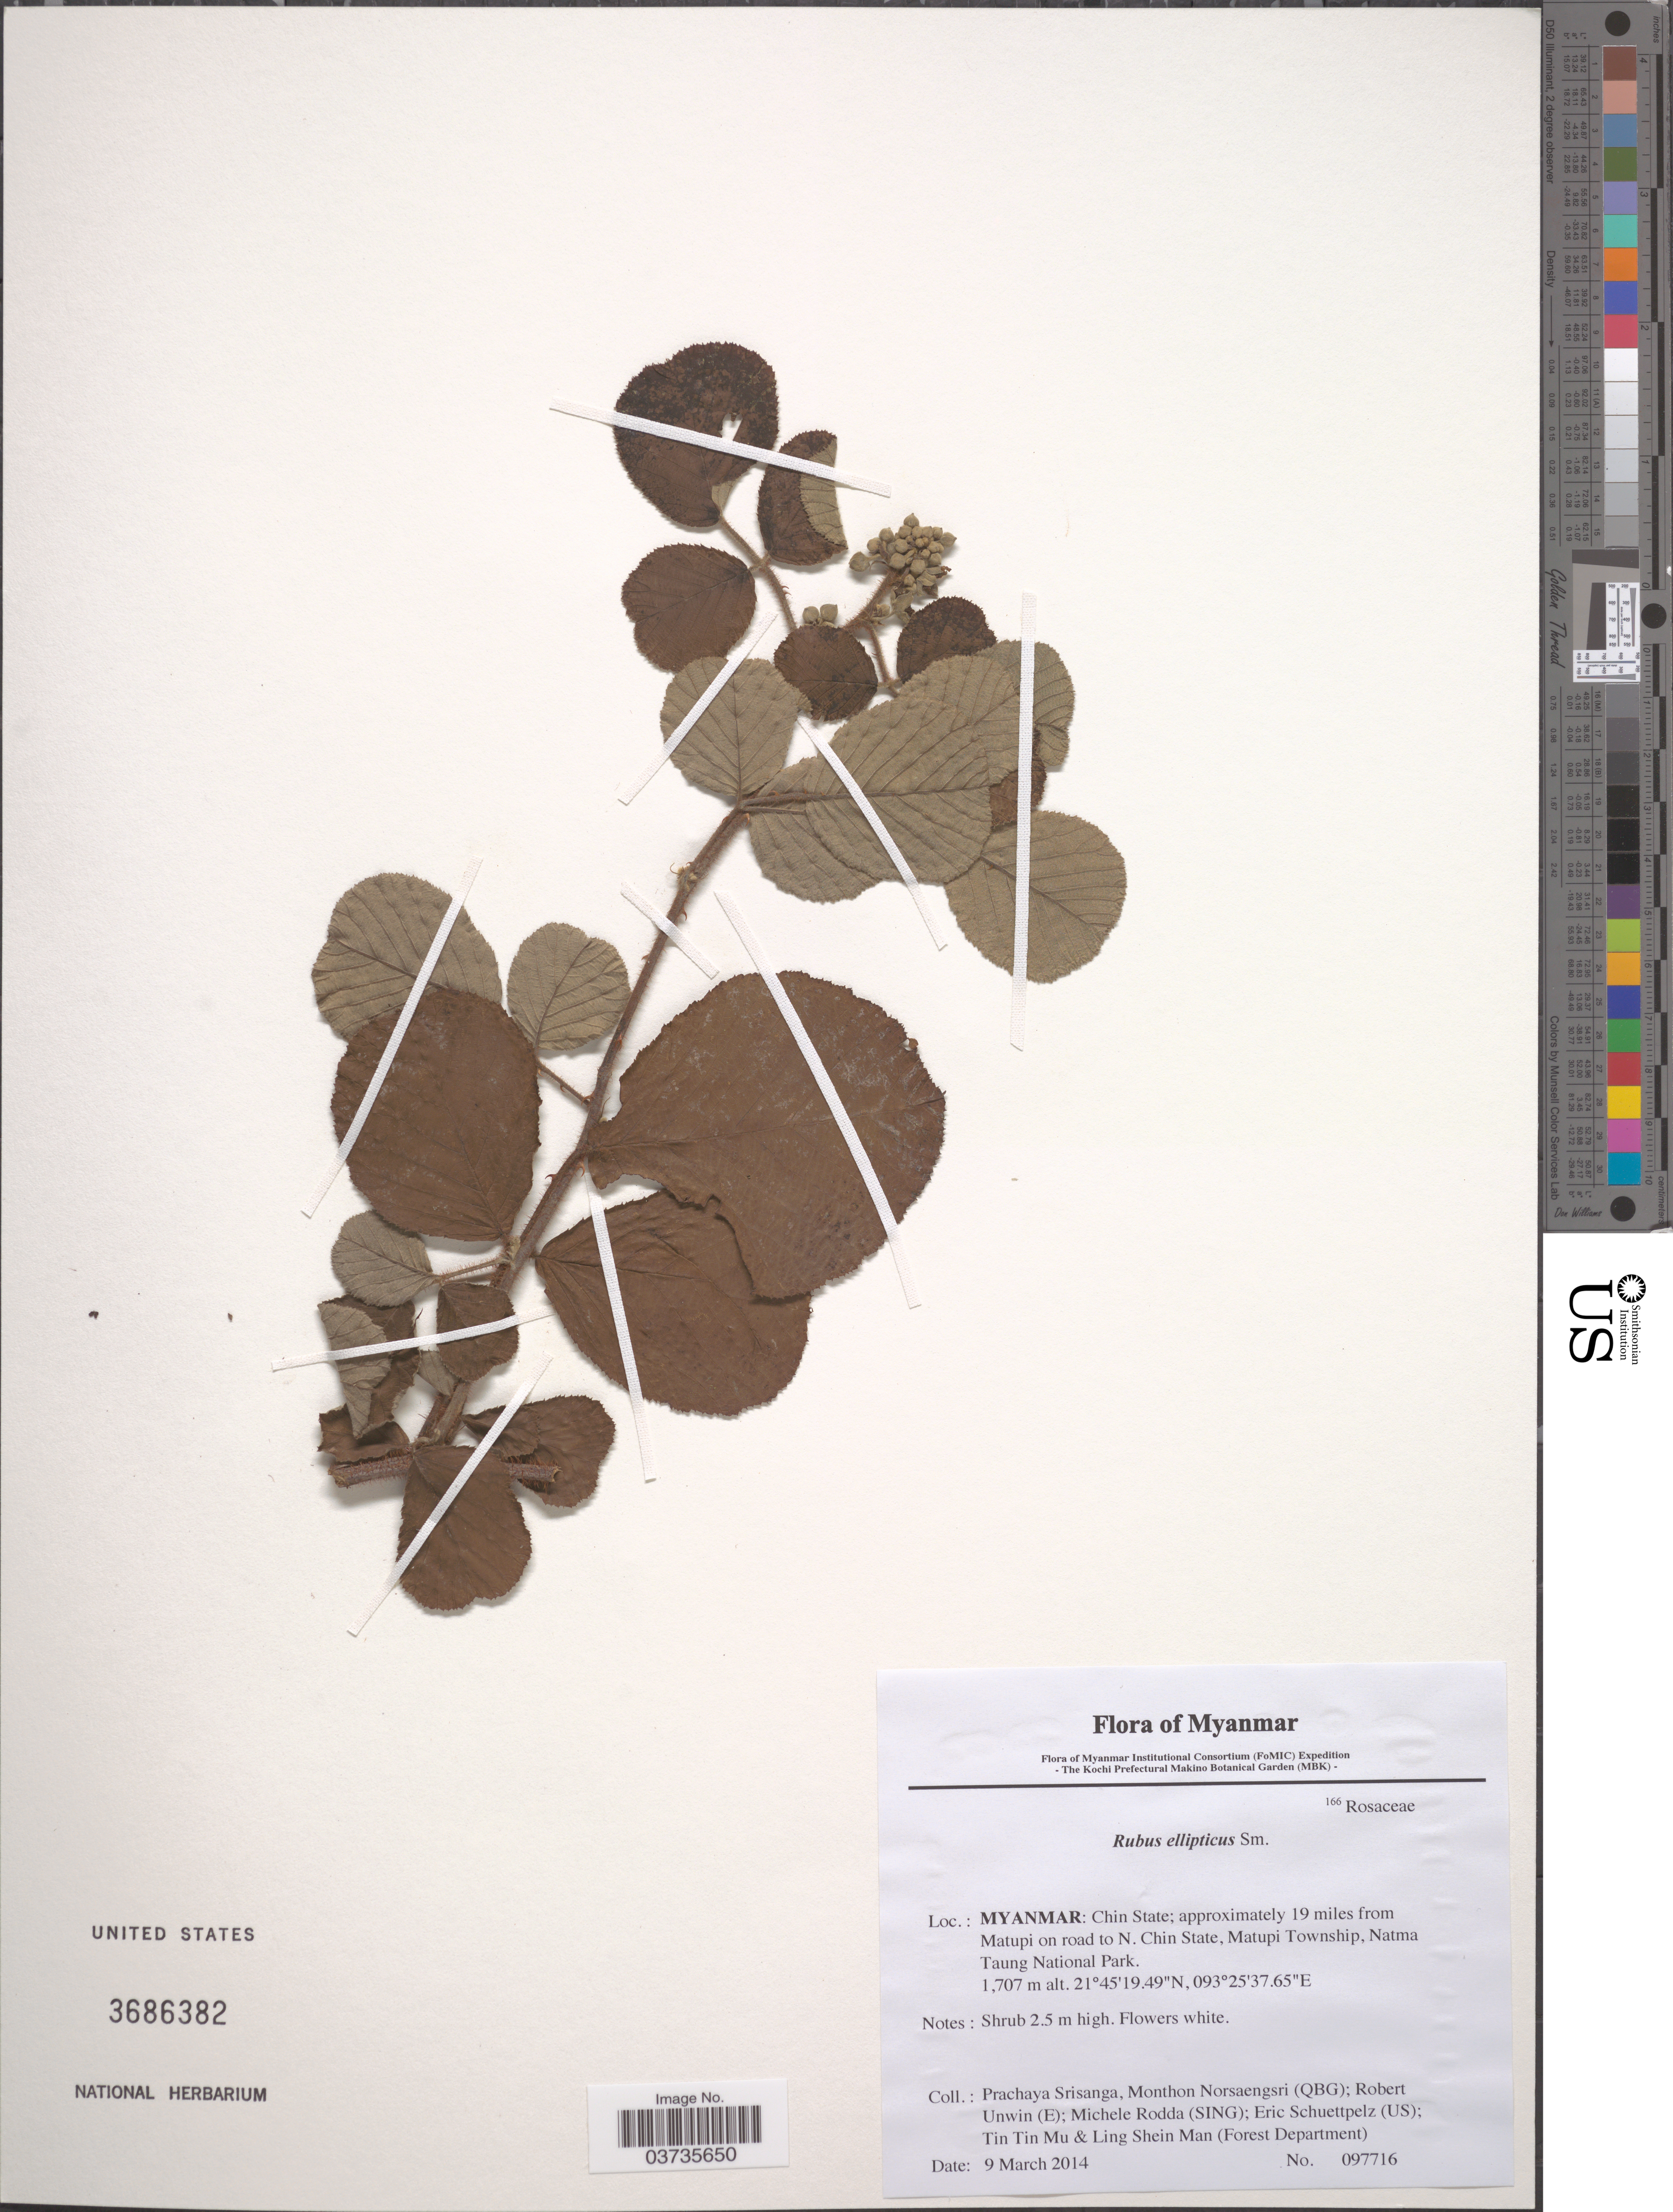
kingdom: Plantae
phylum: Tracheophyta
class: Magnoliopsida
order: Rosales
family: Rosaceae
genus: Rubus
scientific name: Rubus ellipticus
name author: Sm.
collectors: P. Srisanga, M. Norsaengsri, R. Unwin, Tin Tin Mu & et al.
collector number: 097716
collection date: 2014-03-09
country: Myanmar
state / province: Chin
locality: Chin State; approximately 19 miles from Matupi on road to N. Chin State, Matupi Township, Natma Taung National Park.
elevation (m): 1707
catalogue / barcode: US 3686382